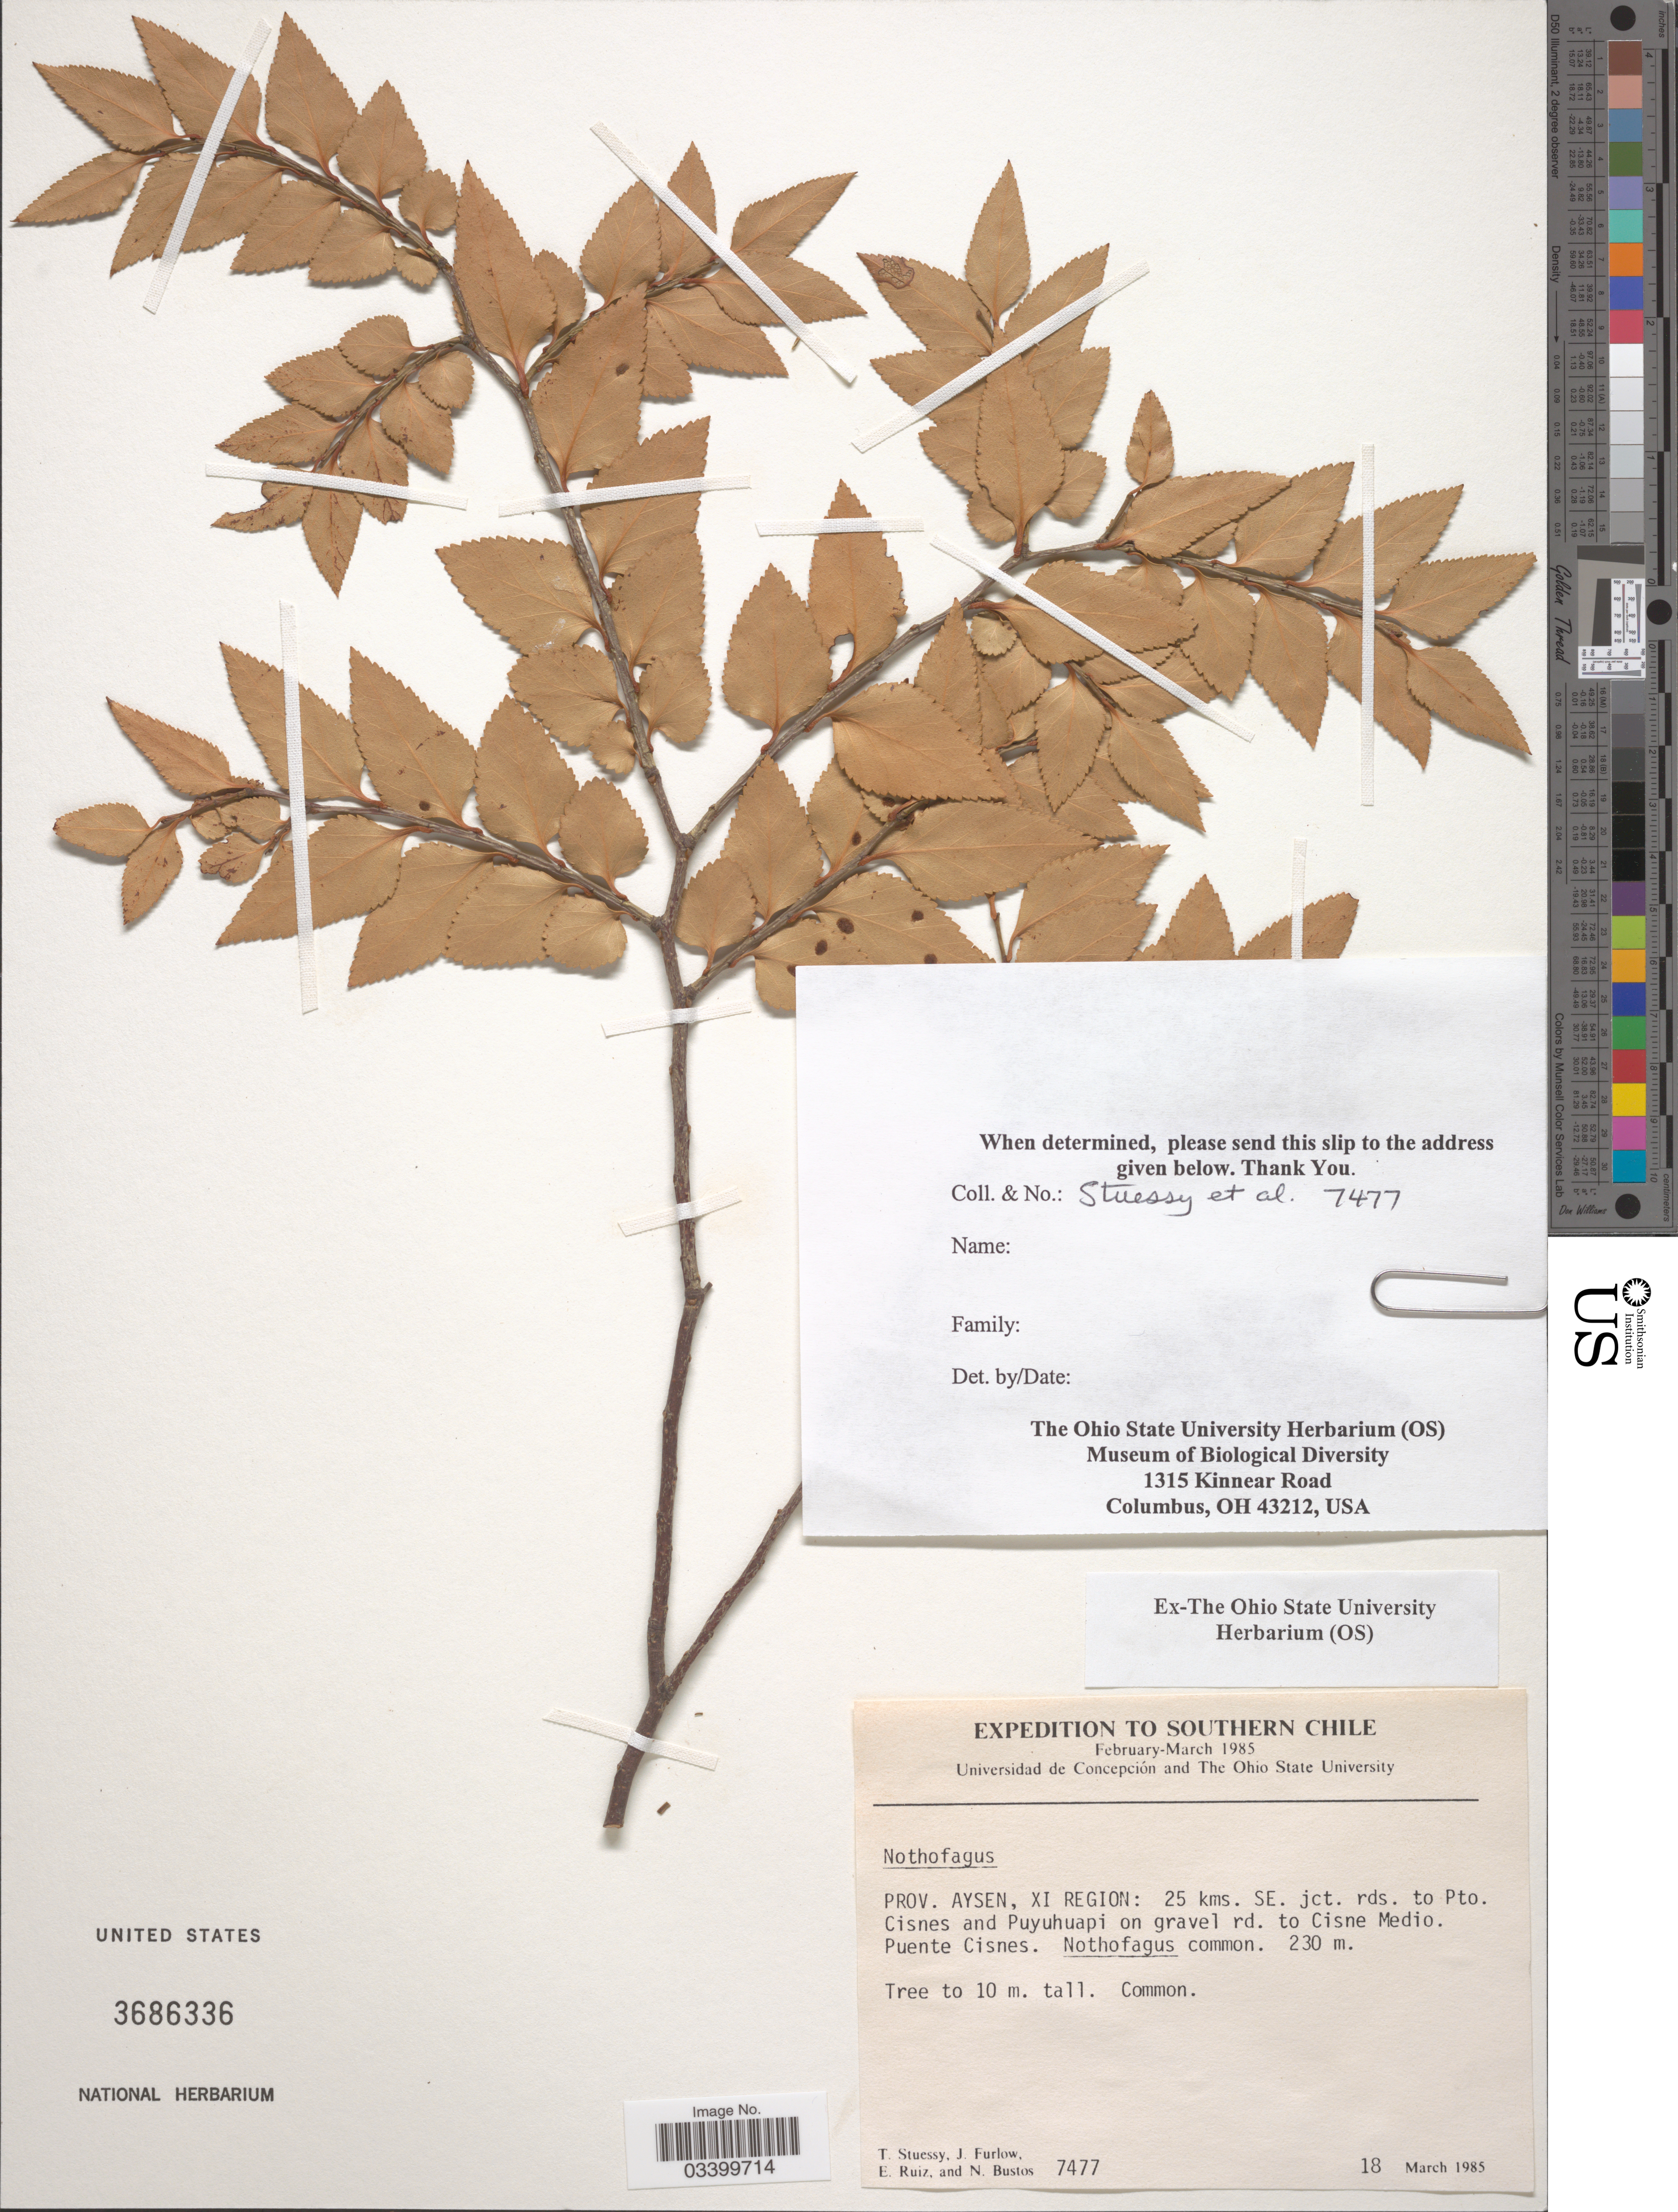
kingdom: Plantae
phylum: Tracheophyta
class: Magnoliopsida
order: Fagales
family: Nothofagaceae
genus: Nothofagus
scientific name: Nothofagus sp.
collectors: T. Stuessy, J. Furlow, E. Ruiz & N. Bustos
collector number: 7477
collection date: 1985-03-18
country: Chile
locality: Southern Chile. Prov. Aysen, XI Region: 25 kms. SE. jct. rds. to Pto. Cisnes and Puyuhuapi on gravel rd. to Cisne Medio. Puente Cisnes.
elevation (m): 230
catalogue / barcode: US 3686336